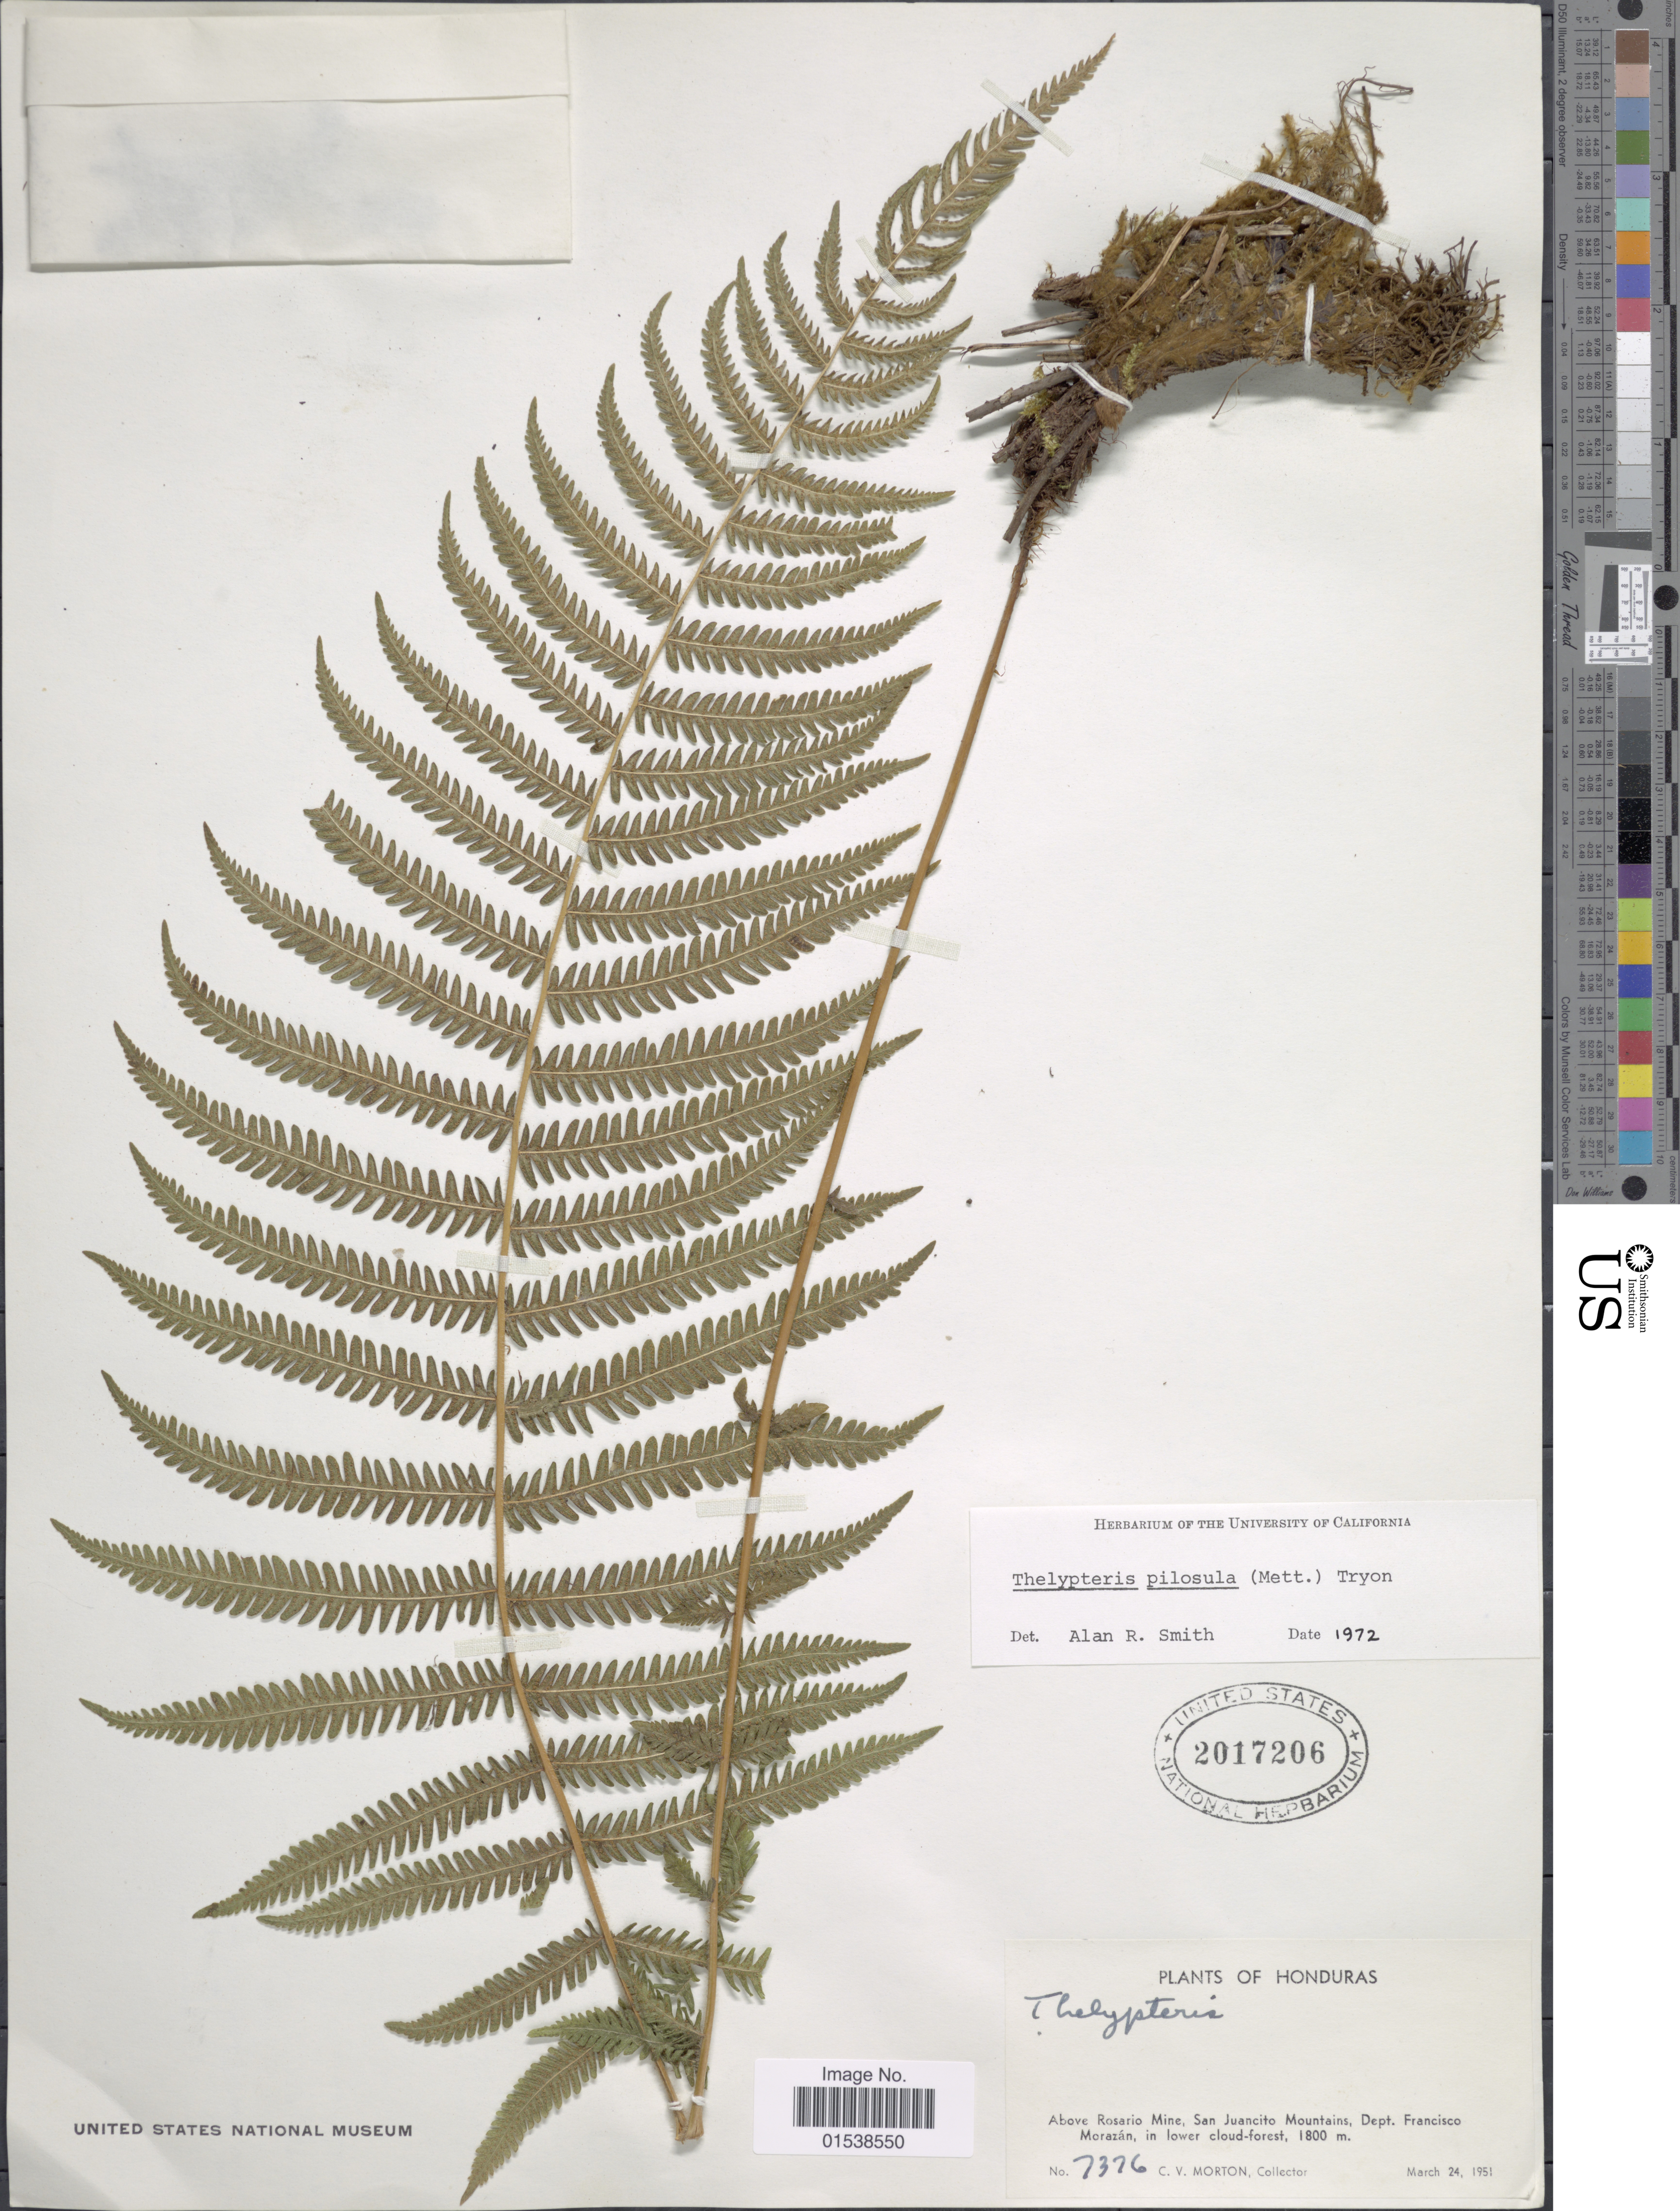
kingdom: Plantae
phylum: Tracheophyta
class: Polypodiopsida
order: Polypodiales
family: Thelypteridaceae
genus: Amauropelta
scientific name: Amauropelta pilosula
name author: (Klotzsch & H. Karst.) Á. Löve & D. Löve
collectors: C. V. Morton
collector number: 7376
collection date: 1951-03-24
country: Honduras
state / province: Fco. Morazán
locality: Above Roasario Mine, San Juancito Mountains, Dept. Francisco Morazan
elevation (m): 1800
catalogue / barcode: US 2017206